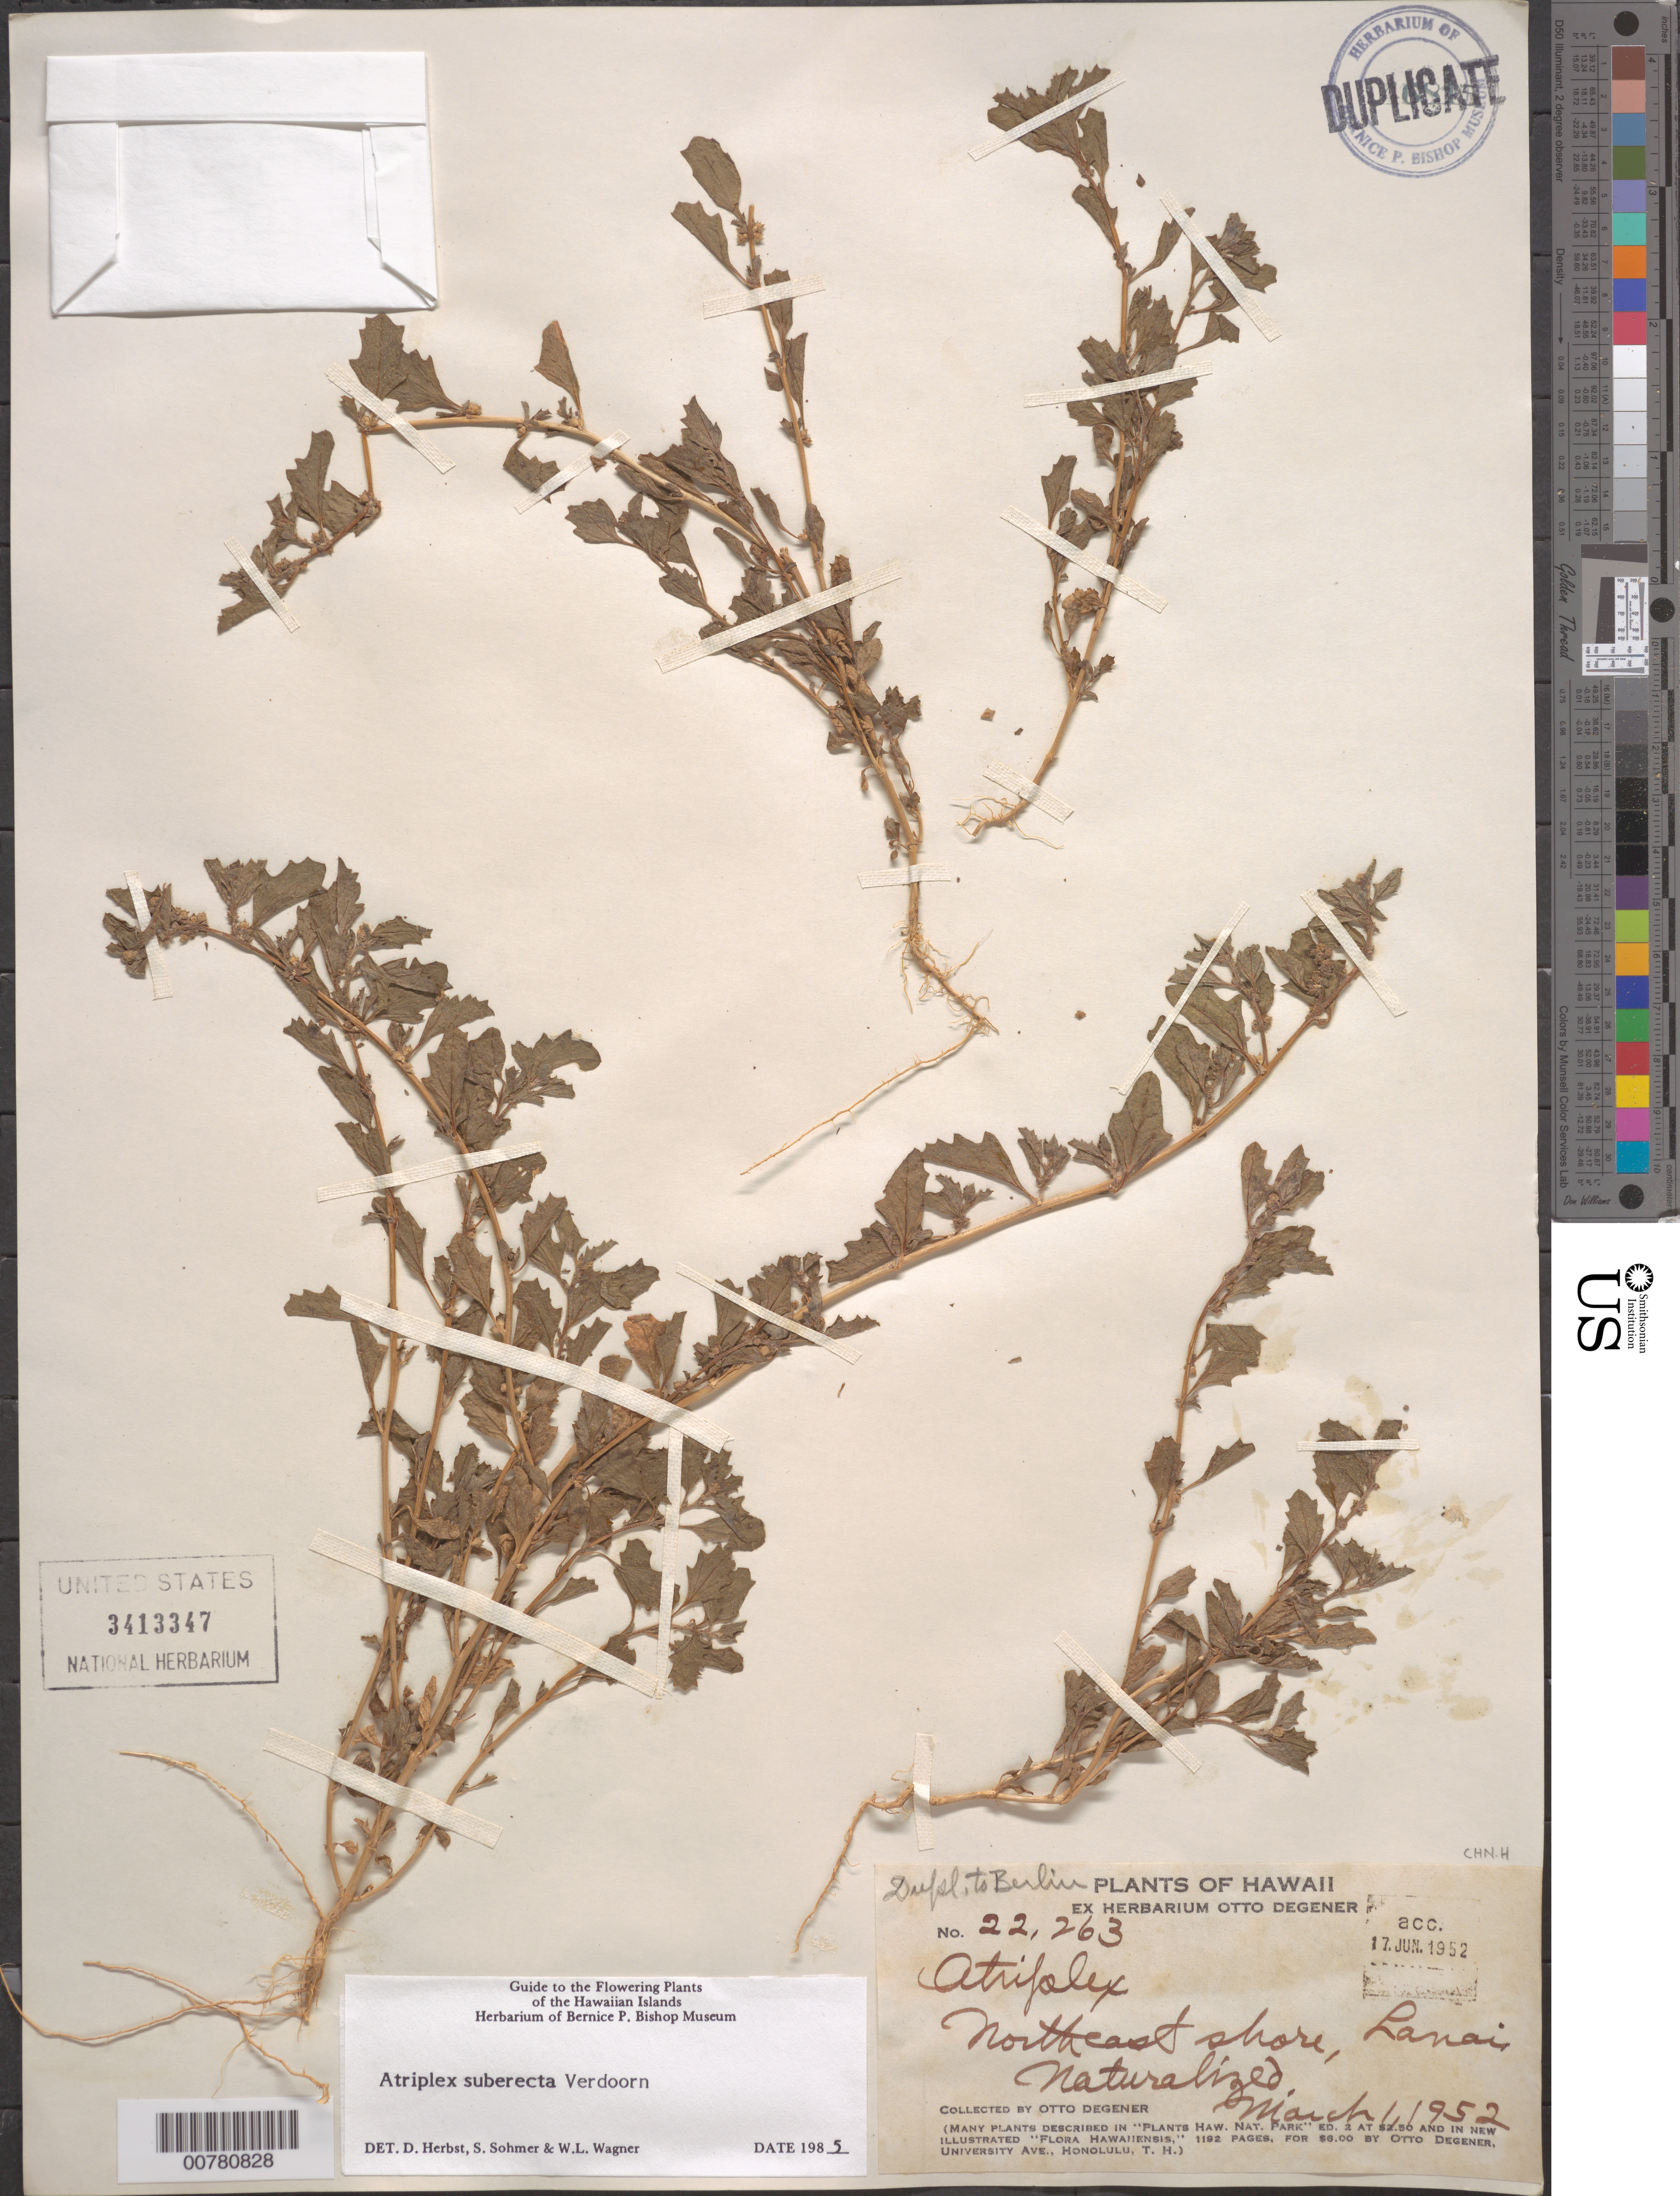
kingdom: Plantae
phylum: Tracheophyta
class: Magnoliopsida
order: Caryophyllales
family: Amaranthaceae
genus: Atriplex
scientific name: Atriplex suberecta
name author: Verd.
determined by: Herbst, D. R.; Sohmer, S. H.; Wagner, W. L.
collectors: O. Degener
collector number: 22263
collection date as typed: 1 Mar 1952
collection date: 1952-03-01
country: United States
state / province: Hawaii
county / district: Maui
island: Lana'i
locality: North east shore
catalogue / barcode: US 3413347